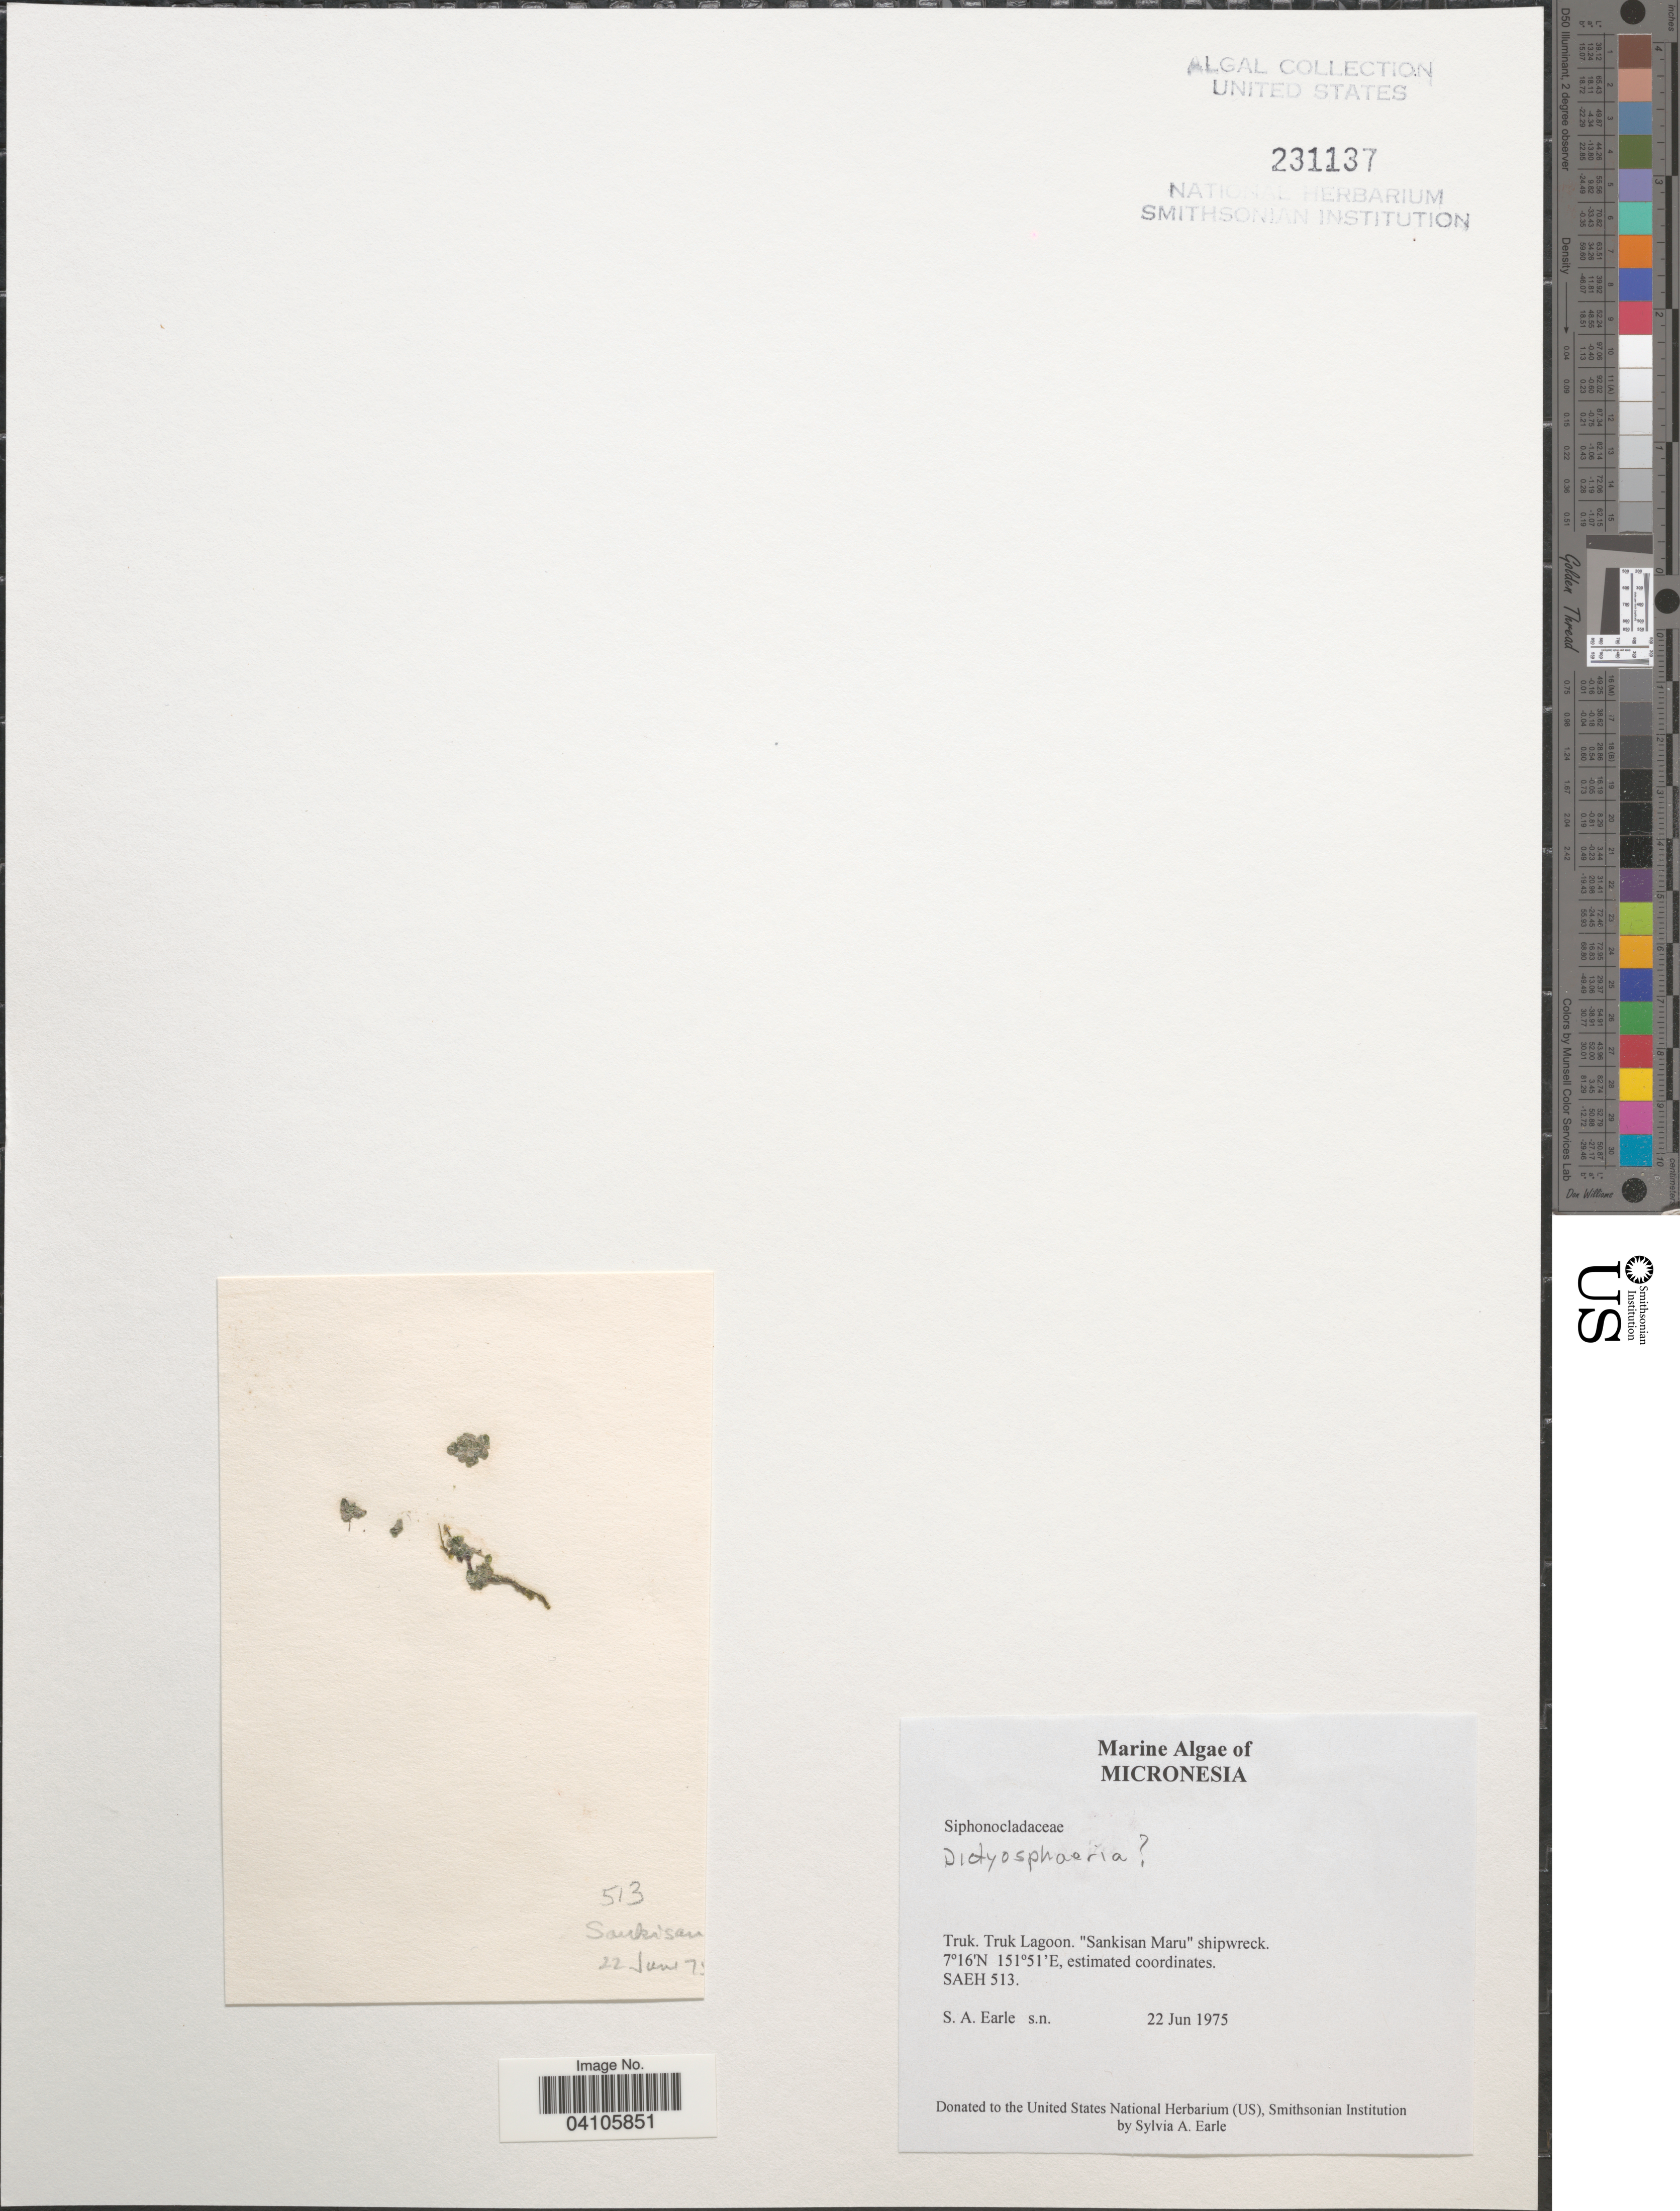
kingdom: Plantae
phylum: Chlorophyta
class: Ulvophyceae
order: Siphonocladales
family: Siphonocladaceae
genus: Dictyosphaeria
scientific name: Dictyosphaeria sp.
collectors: S. A. Earle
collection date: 1975-06-22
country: Micronesia, Federated States of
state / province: Truk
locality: Truk Lagoon. "Sankisan Maru" shipwreck.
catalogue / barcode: US 231137